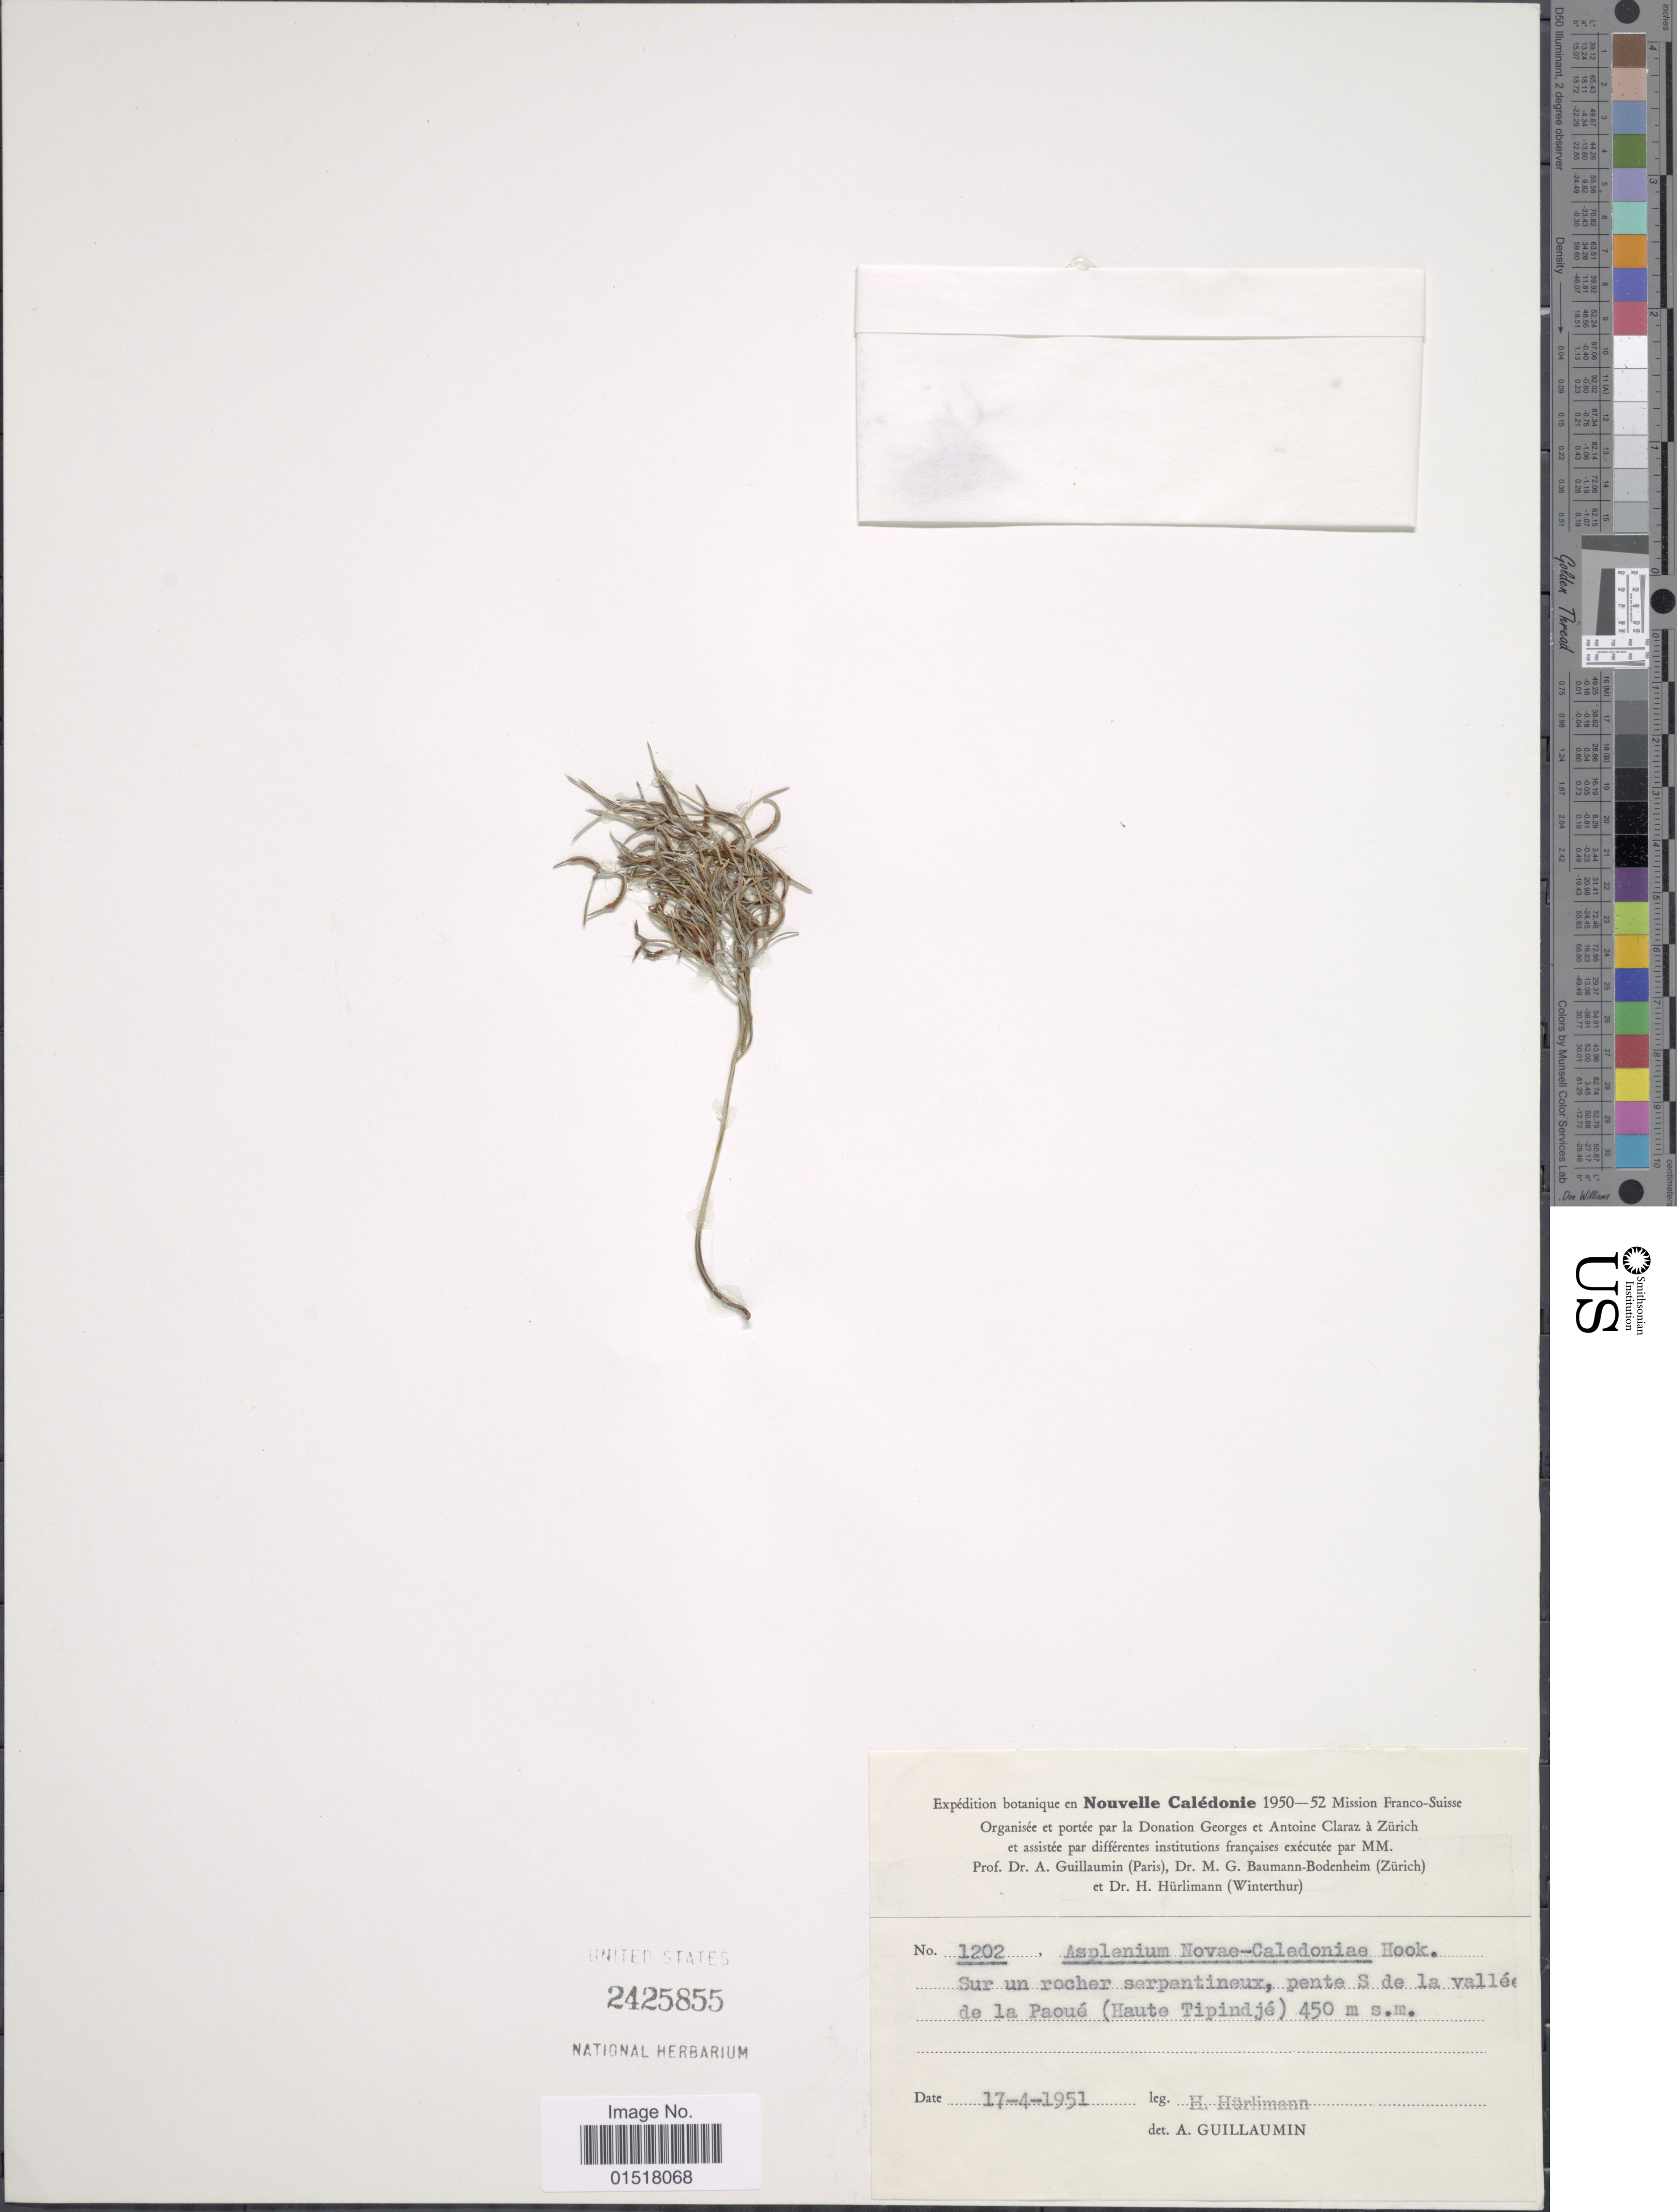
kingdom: Plantae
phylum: Tracheophyta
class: Polypodiopsida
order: Polypodiales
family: Aspleniaceae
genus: Asplenium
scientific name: Asplenium novae-caledoniae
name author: Hook.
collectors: H. Hürlimann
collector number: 1202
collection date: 1951-04-17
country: New Caledonia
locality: Sur un rocher serpantineux, pente S de la vallée de la Paoué (Haute Tipindjé).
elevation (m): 450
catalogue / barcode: US 2425855